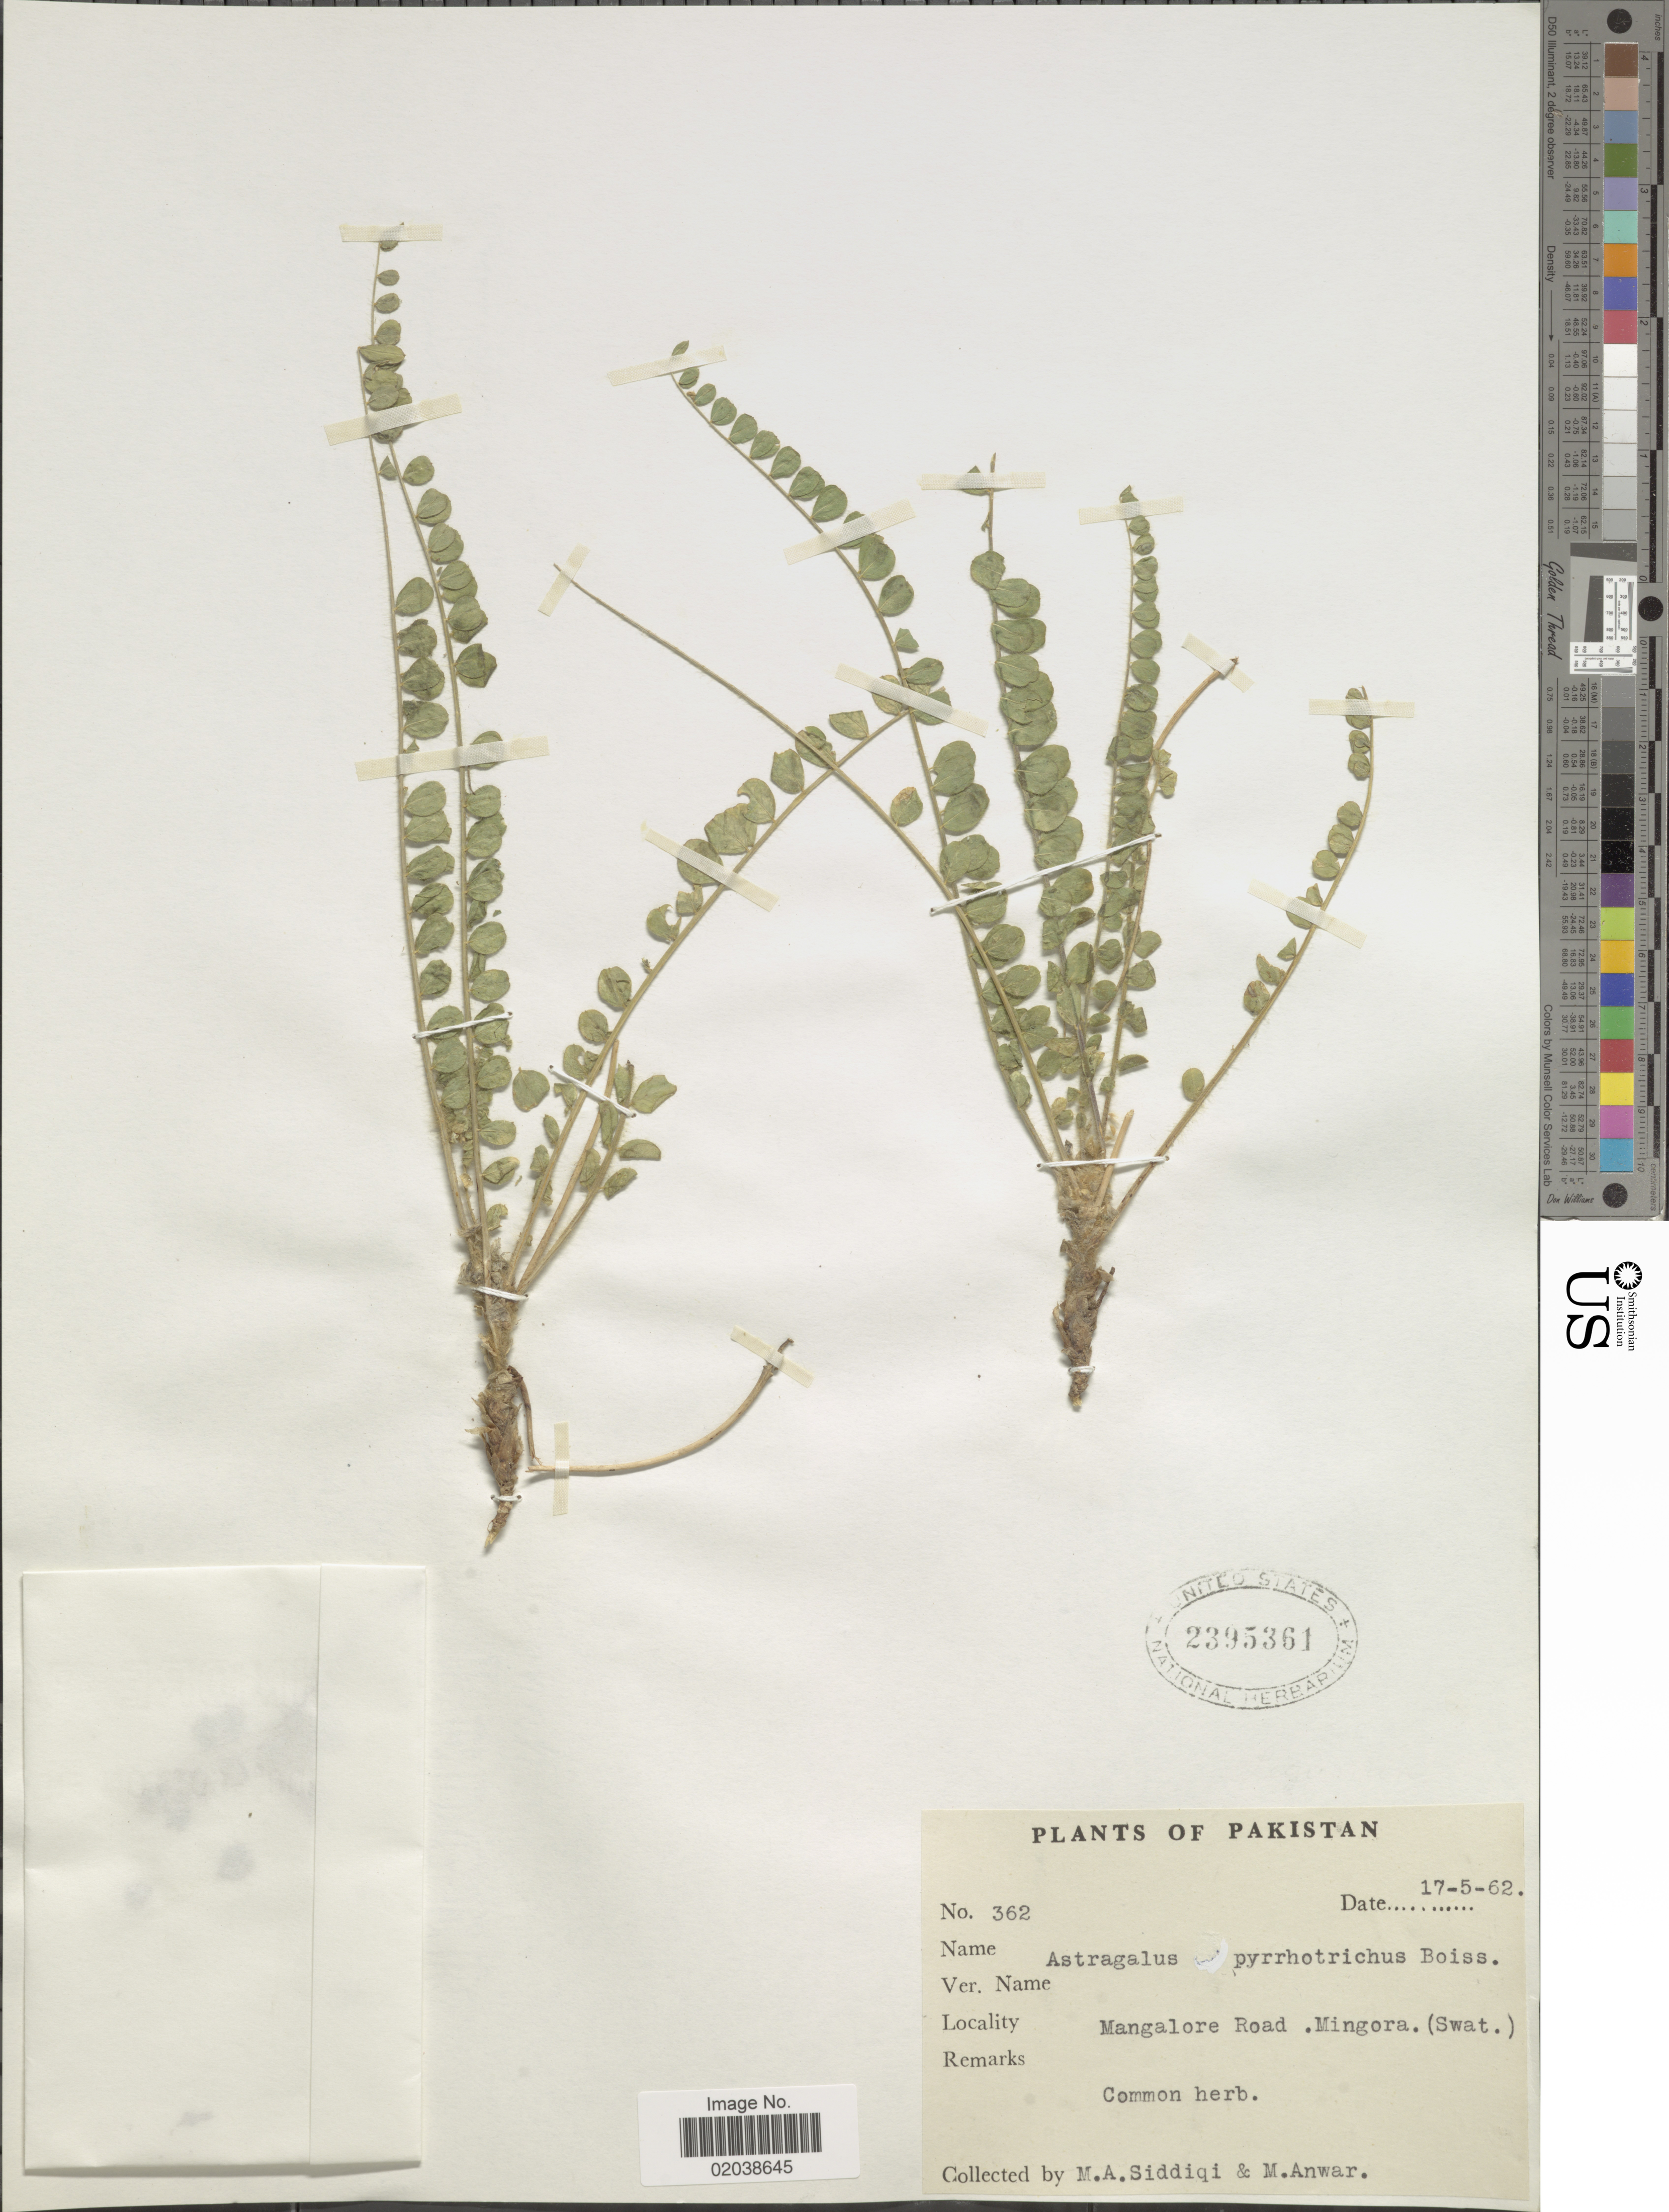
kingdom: Plantae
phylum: Tracheophyta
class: Magnoliopsida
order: Fabales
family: Fabaceae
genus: Astragalus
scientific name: Astragalus pyrrhotrichus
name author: Boiss.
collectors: M. Siddiqi & M. Anwar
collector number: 362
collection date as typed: Transcribed d/m/y: 17/5/62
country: Pakistan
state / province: Khyber Pakhtunkhwa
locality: Mangalore Road. Mingora. (Swat.)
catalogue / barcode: US 2395361